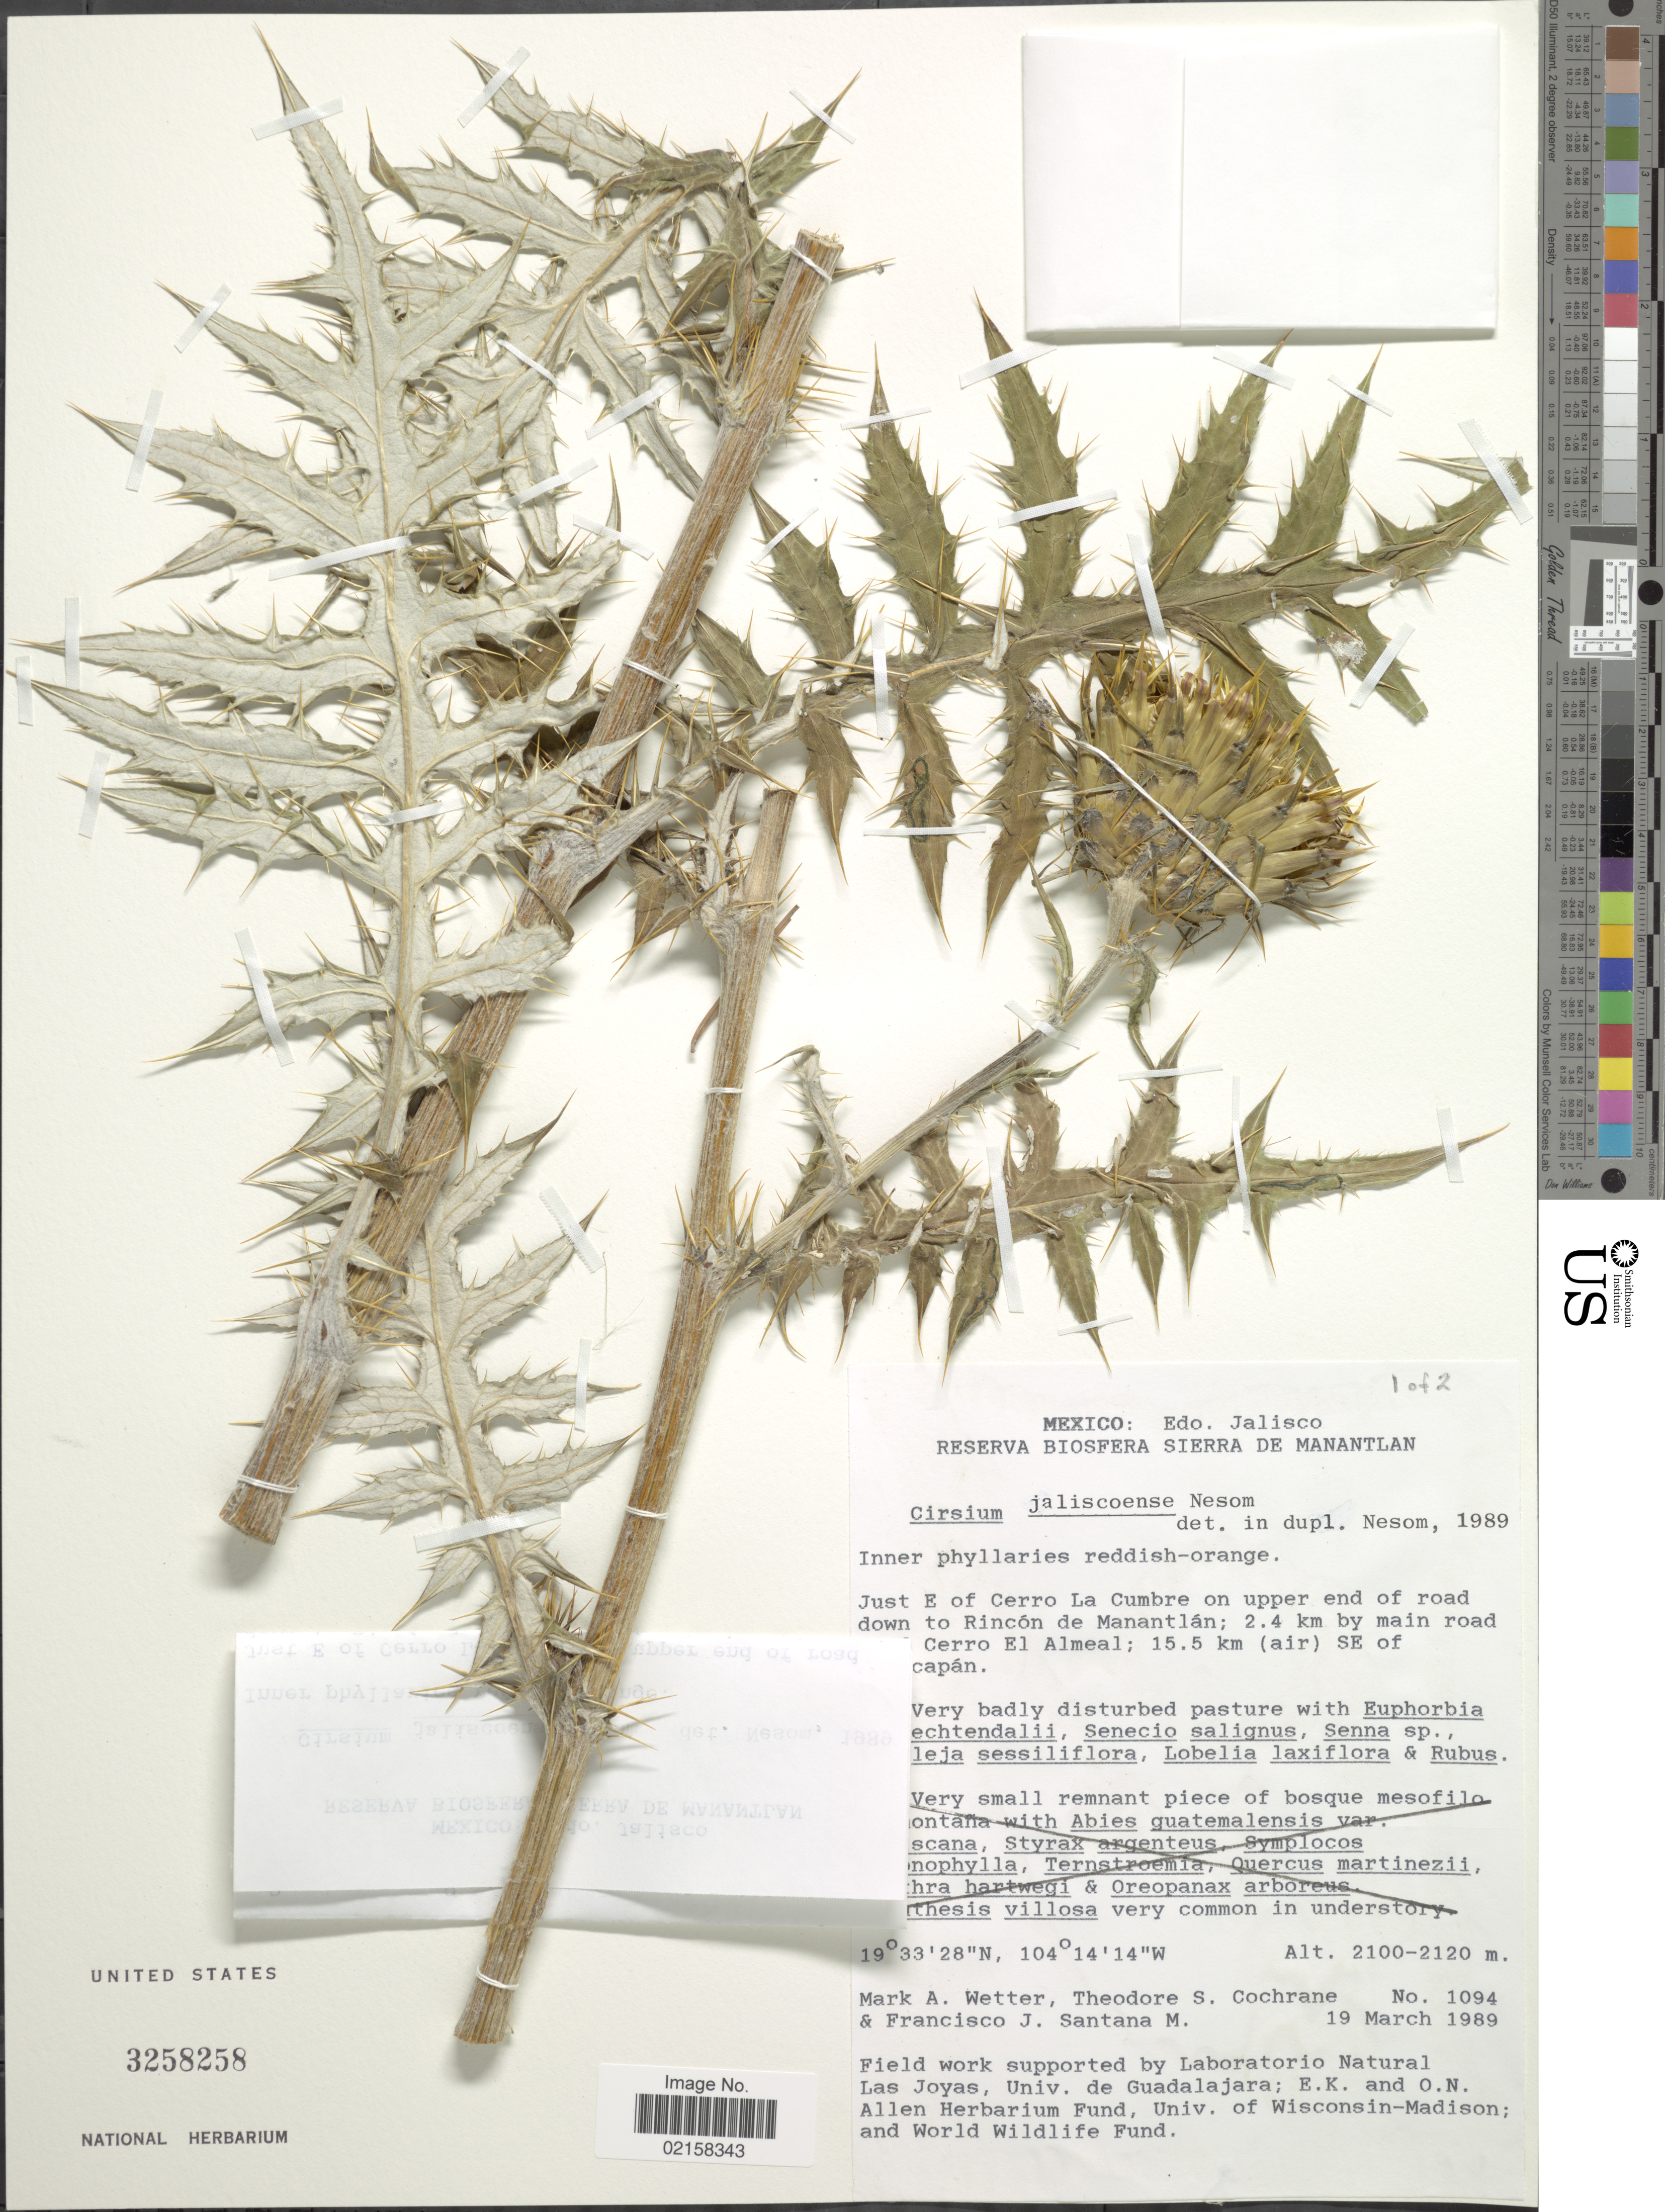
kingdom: Plantae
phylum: Tracheophyta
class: Magnoliopsida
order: Asterales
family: Asteraceae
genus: Cirsium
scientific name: Cirsium jaliscoense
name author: G.L. Nesom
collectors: M. Wetter, T. S. Cochrane & F. J. Santana M.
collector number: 1094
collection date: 1989-03-19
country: Mexico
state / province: Jalisco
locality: Just E of Cerro La Cumbre on upper end of road down to Rincon de Manantlan; 2.4 km by main road E of [illegible text] Cerro El Almeal; 15.5 km (air) SE of Ahuacapan[illegible text].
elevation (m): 2100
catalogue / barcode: US 3258258